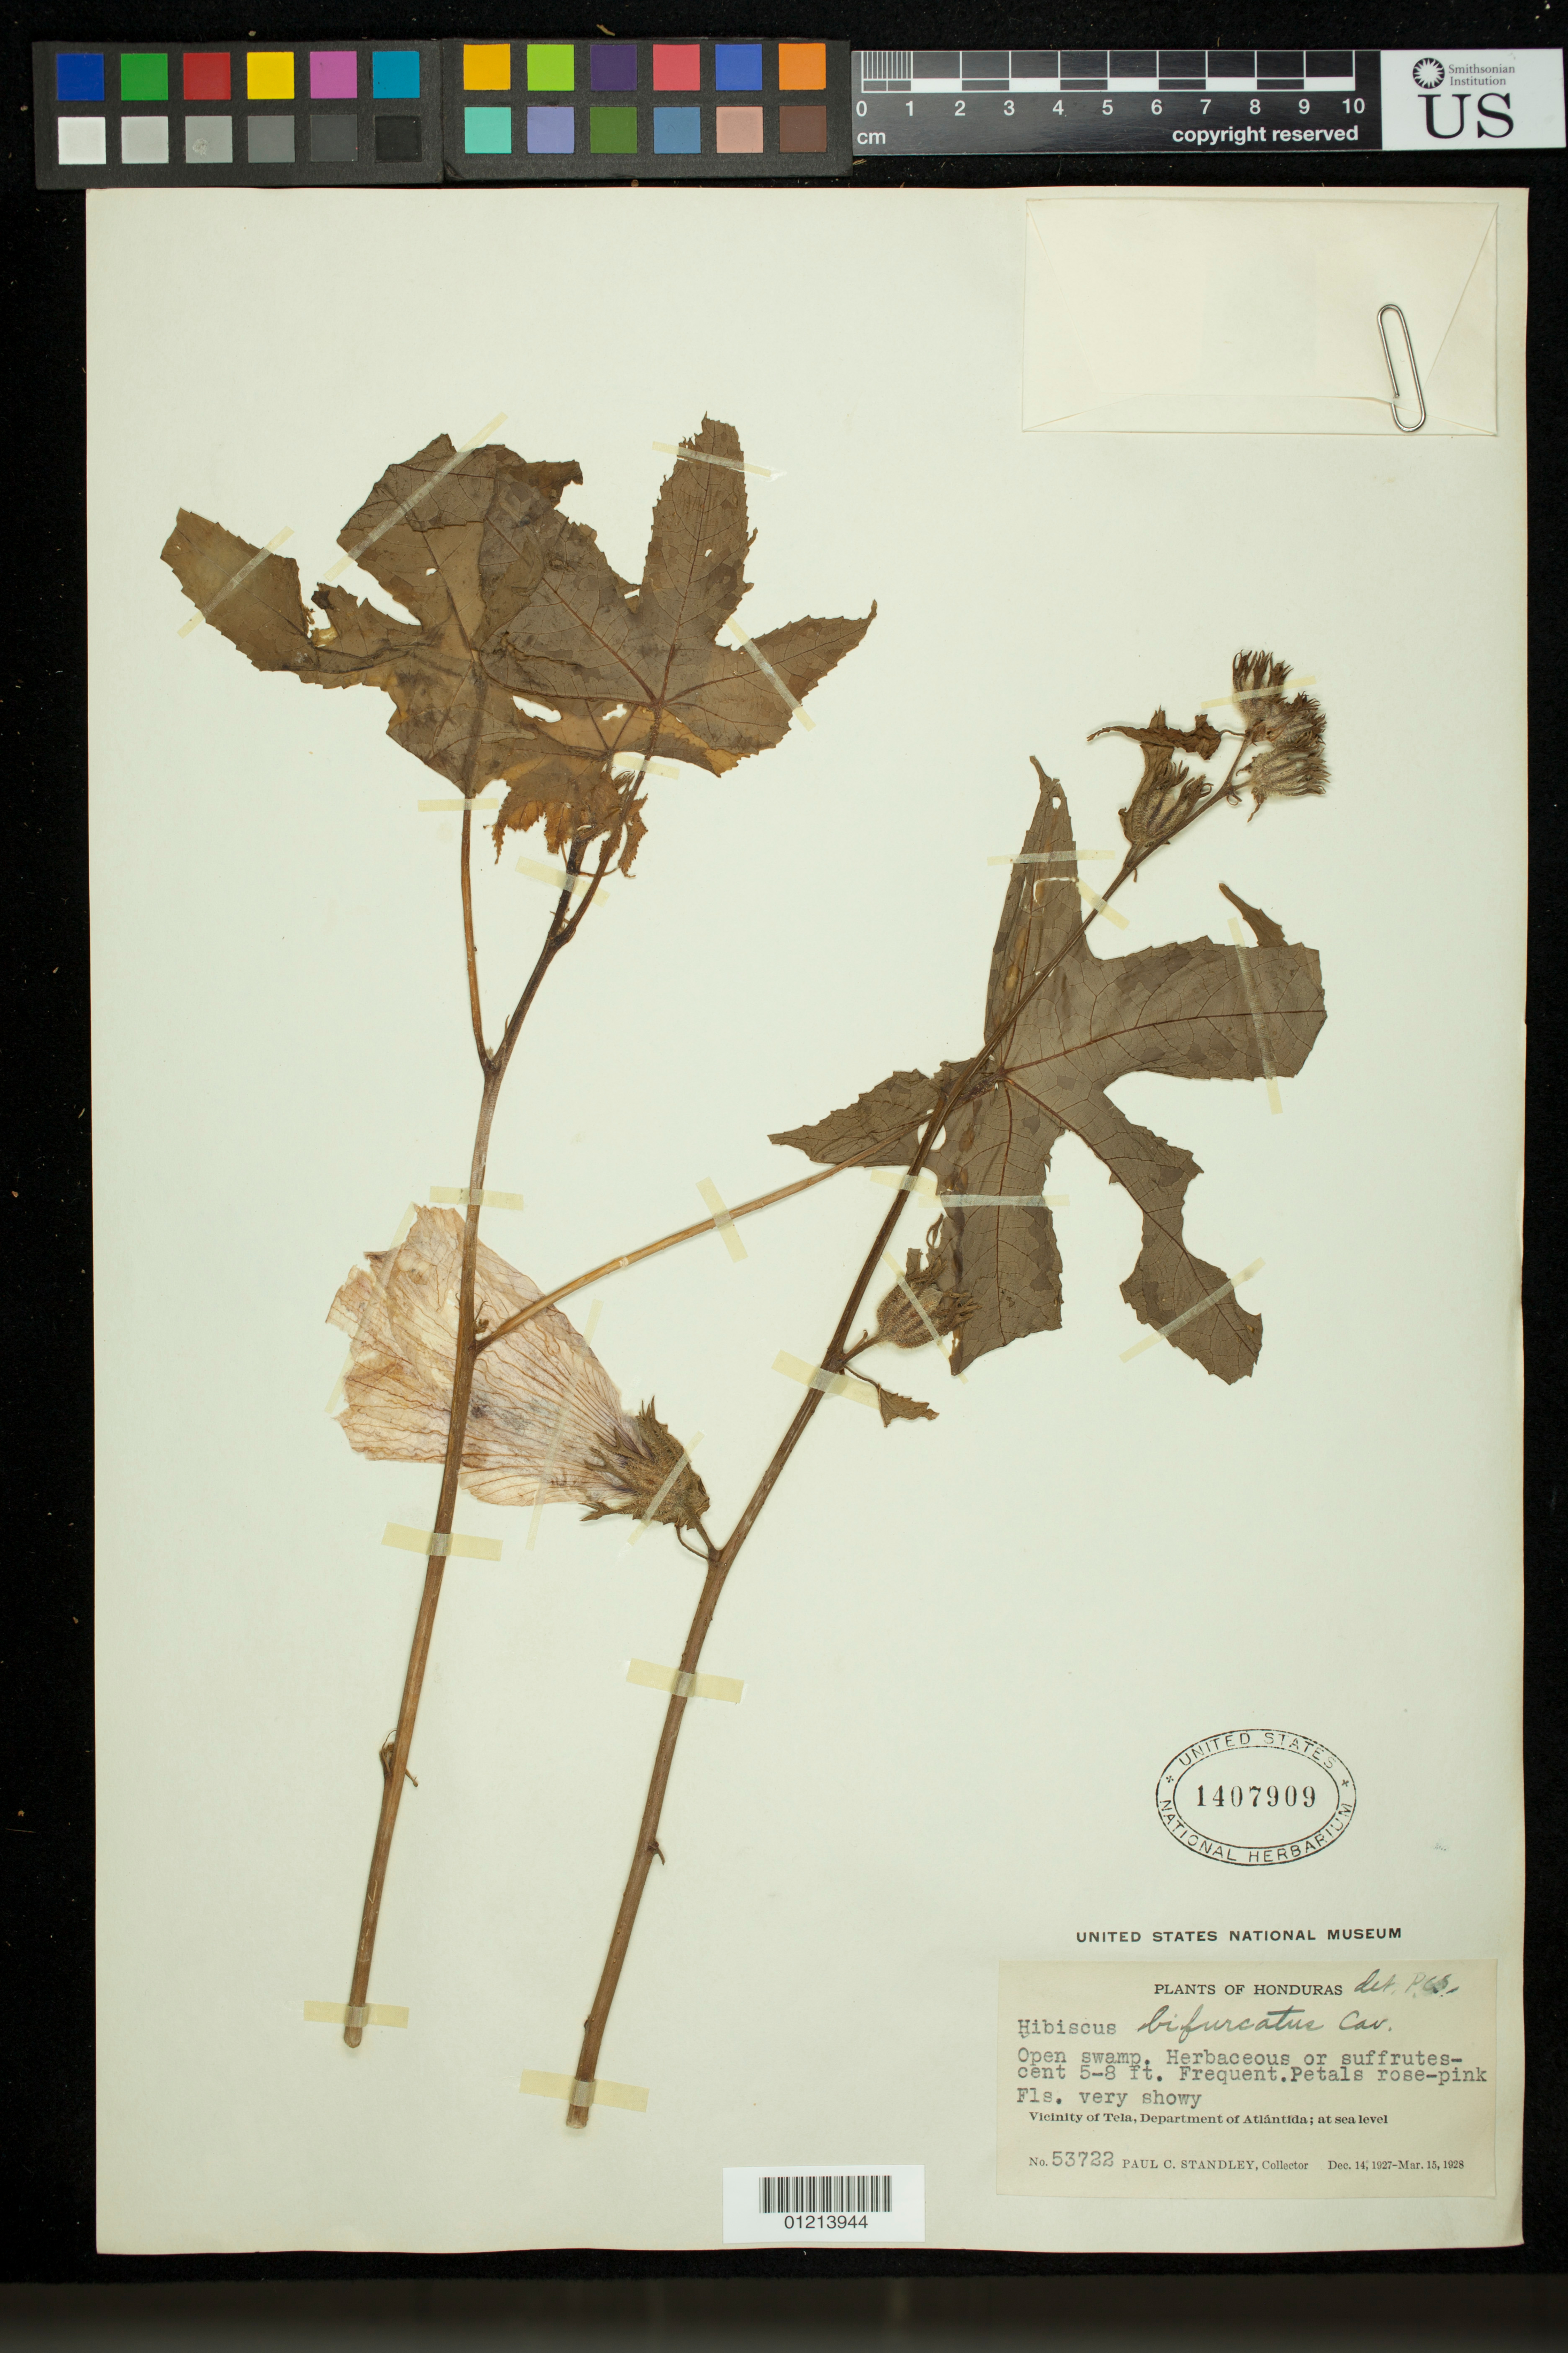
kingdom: Plantae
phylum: Tracheophyta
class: Magnoliopsida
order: Malvales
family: Malvaceae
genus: Sabdariffa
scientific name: Sabdariffa bifurcata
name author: (Cav.) M.C. Duarte & V.N.Yoshikawa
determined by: Dorr, Laurence J., Curator (BOT), Smithsonian Institution - National Museum of Natural History (UNITED STATES)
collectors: P. C. Standley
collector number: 53722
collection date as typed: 14 Dec 1927 to 15 Mar 1928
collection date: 1927-12-14/1928-03-15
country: Honduras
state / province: Atlántida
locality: Vicinity of Tela, Department of Atlántida.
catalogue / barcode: US 1407909